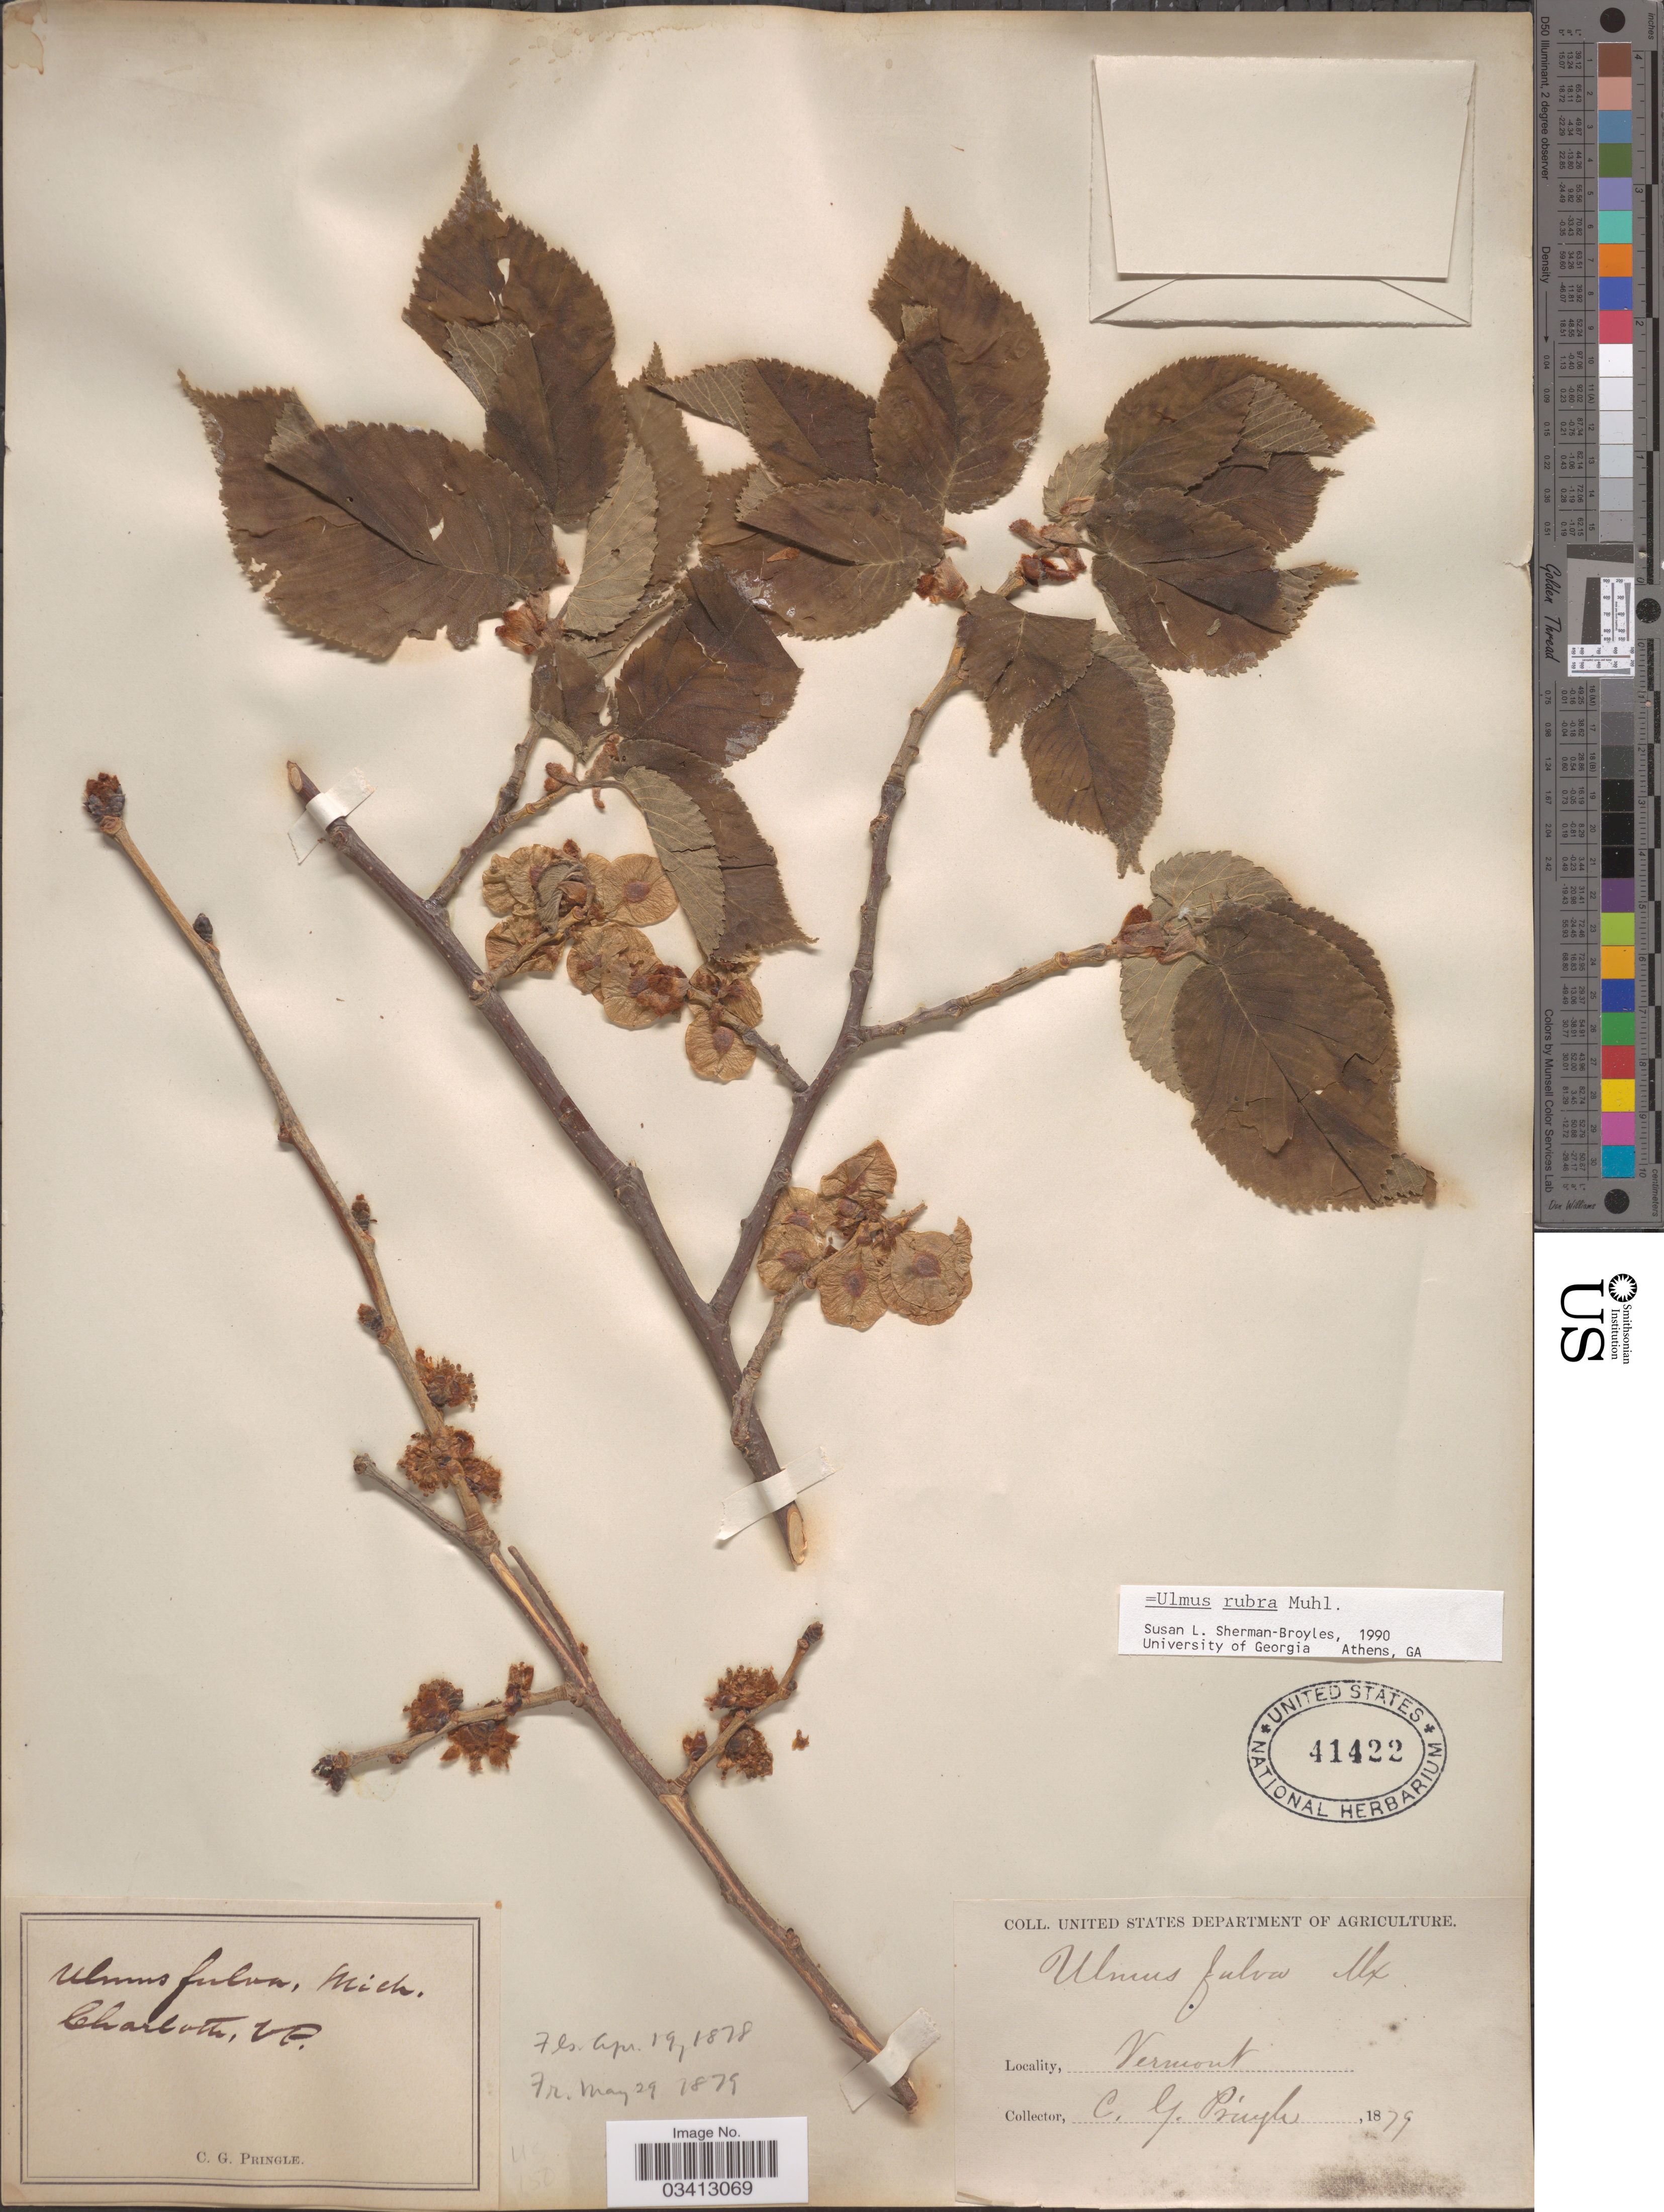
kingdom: Plantae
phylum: Tracheophyta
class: Magnoliopsida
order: Rosales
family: Ulmaceae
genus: Ulmus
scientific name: Ulmus rubra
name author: Muhl.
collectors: C. G. Pringle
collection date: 1879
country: United States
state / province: Vermont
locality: Charlotte.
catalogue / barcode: US 41422